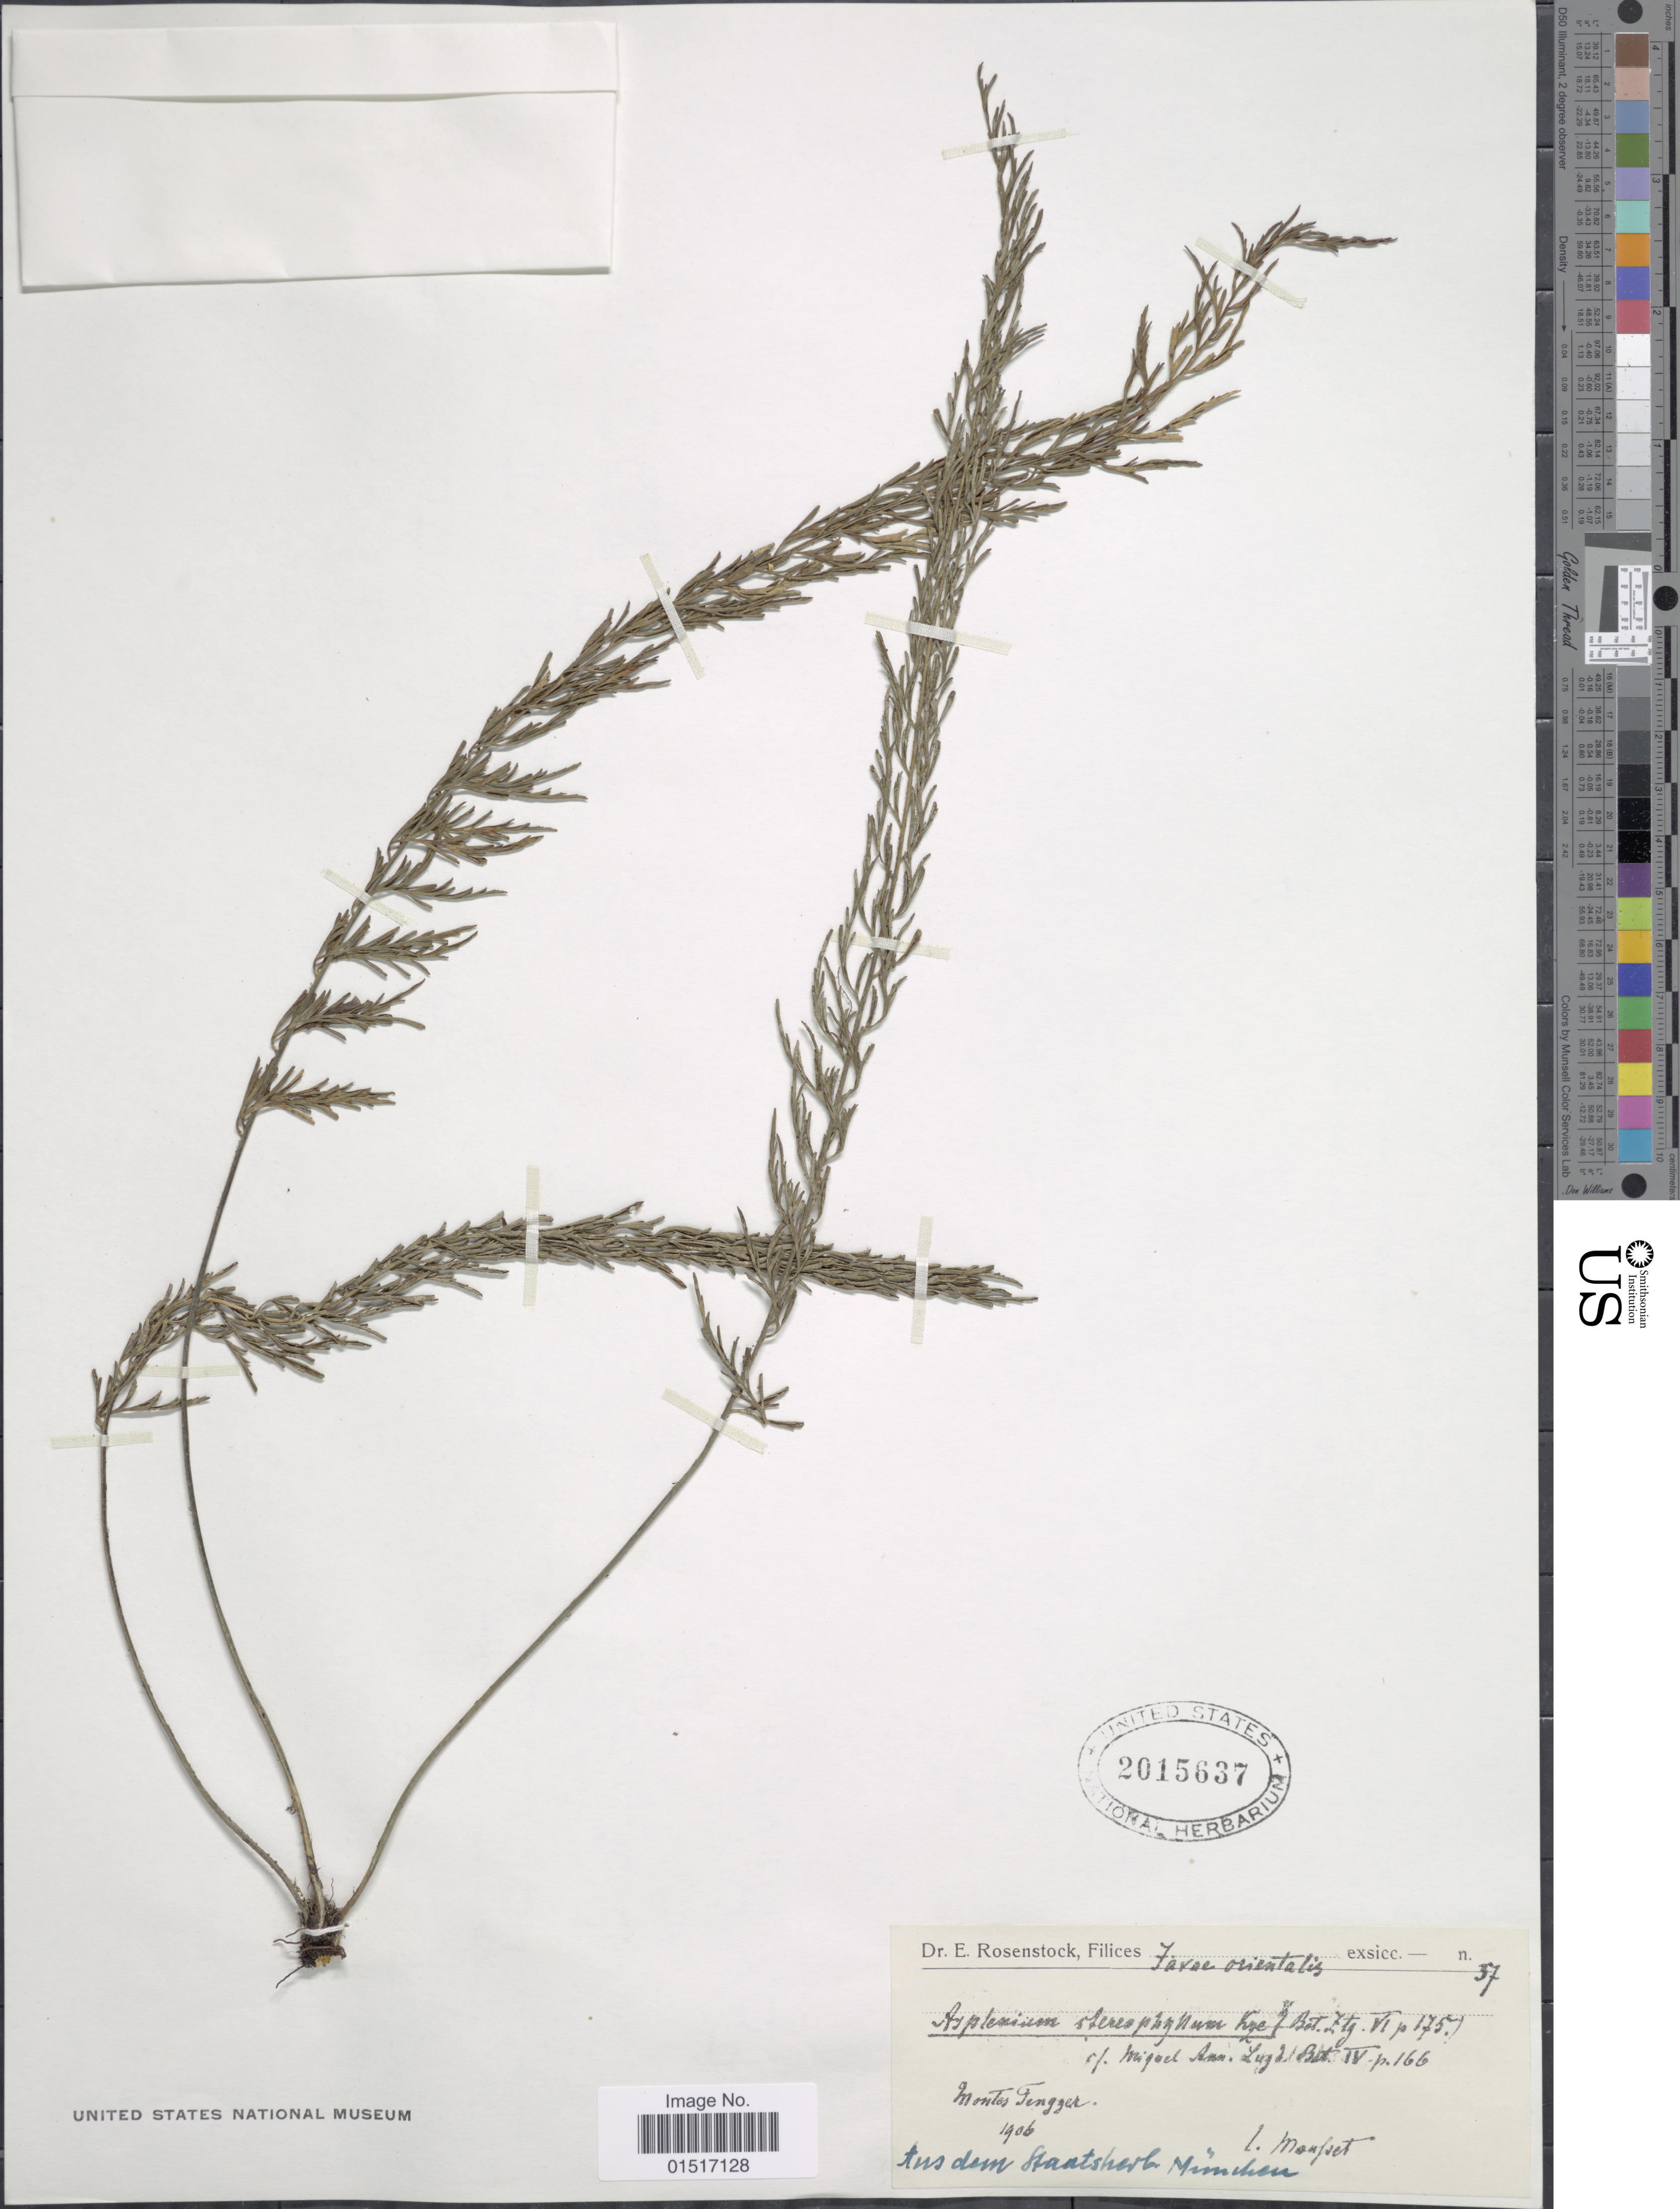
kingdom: Plantae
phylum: Tracheophyta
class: Polypodiopsida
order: Polypodiales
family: Aspleniaceae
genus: Asplenium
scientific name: Asplenium stereophyllum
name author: Kunze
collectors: Mousset, --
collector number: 37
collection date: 1906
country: Indonesia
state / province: Java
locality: Javae Orientales. Montes Tengger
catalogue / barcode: US 2015637